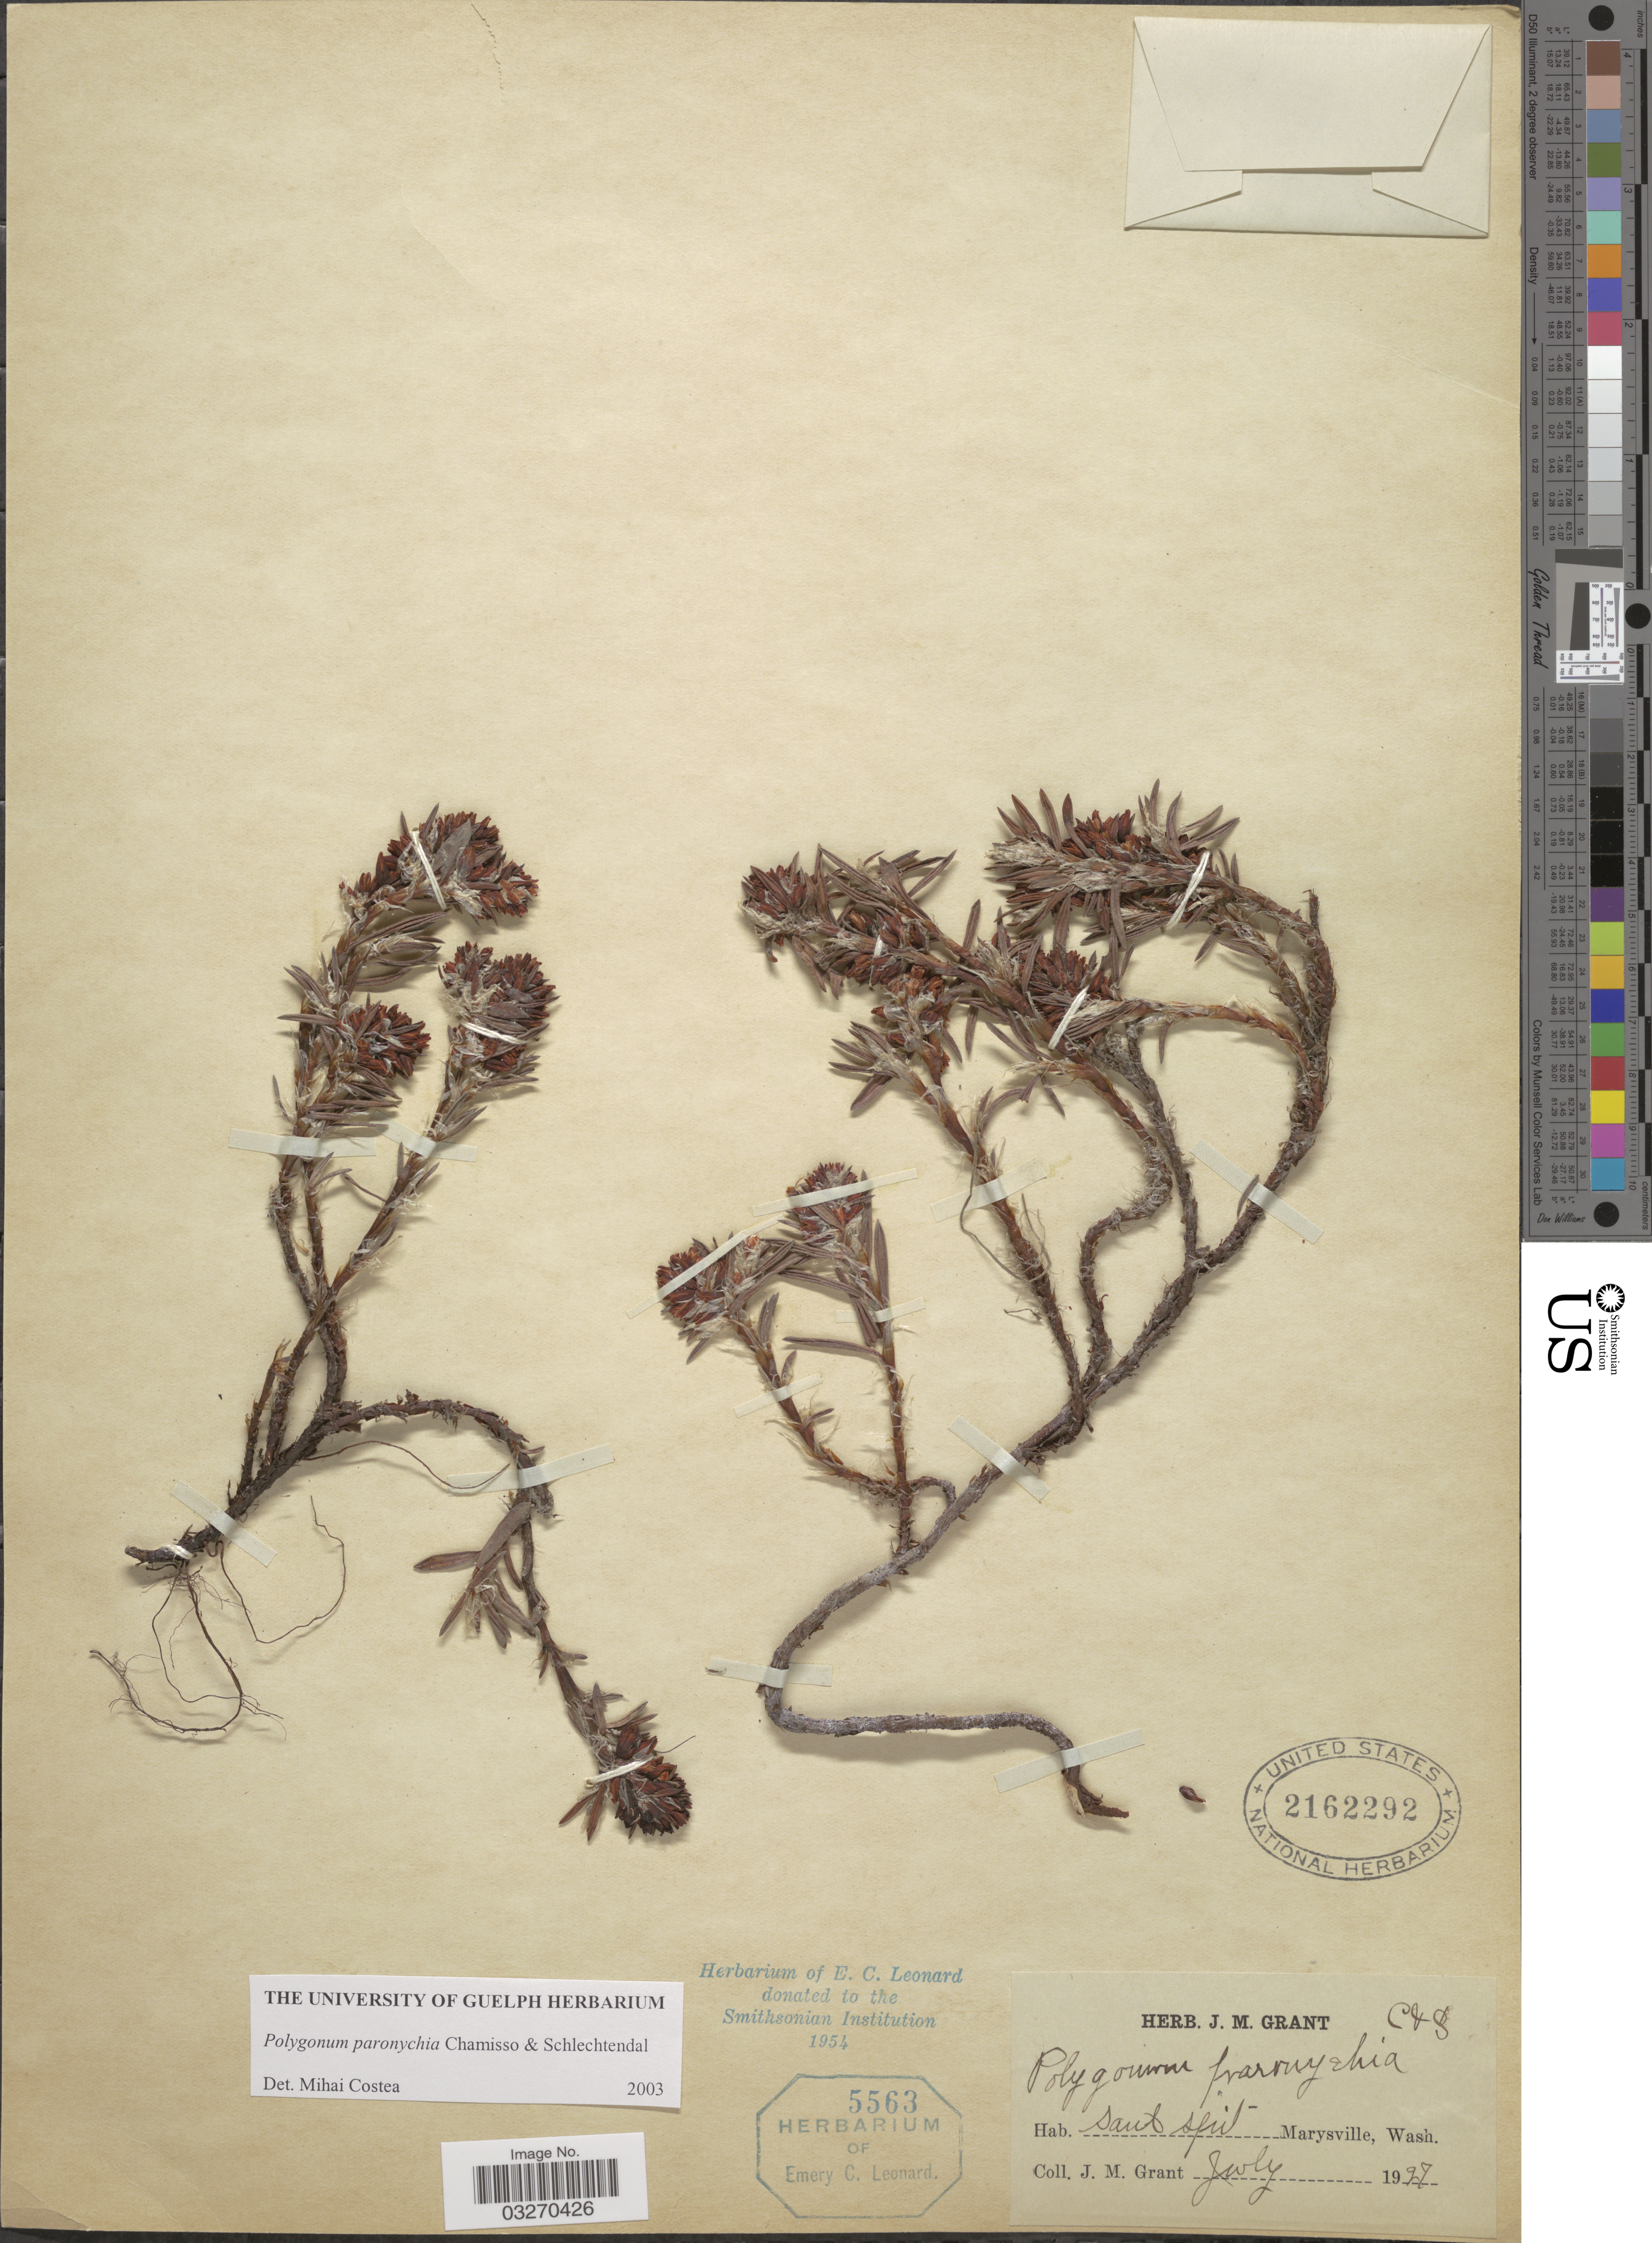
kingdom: Plantae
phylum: Tracheophyta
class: Magnoliopsida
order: Caryophyllales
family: Polygonaceae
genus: Polygonum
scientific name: Polygonum paronychia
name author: Cham. & Schltdl.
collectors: J. M. Grant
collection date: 1927-07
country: United States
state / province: Washington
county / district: Snohomish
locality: Marysville.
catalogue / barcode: US 2162292